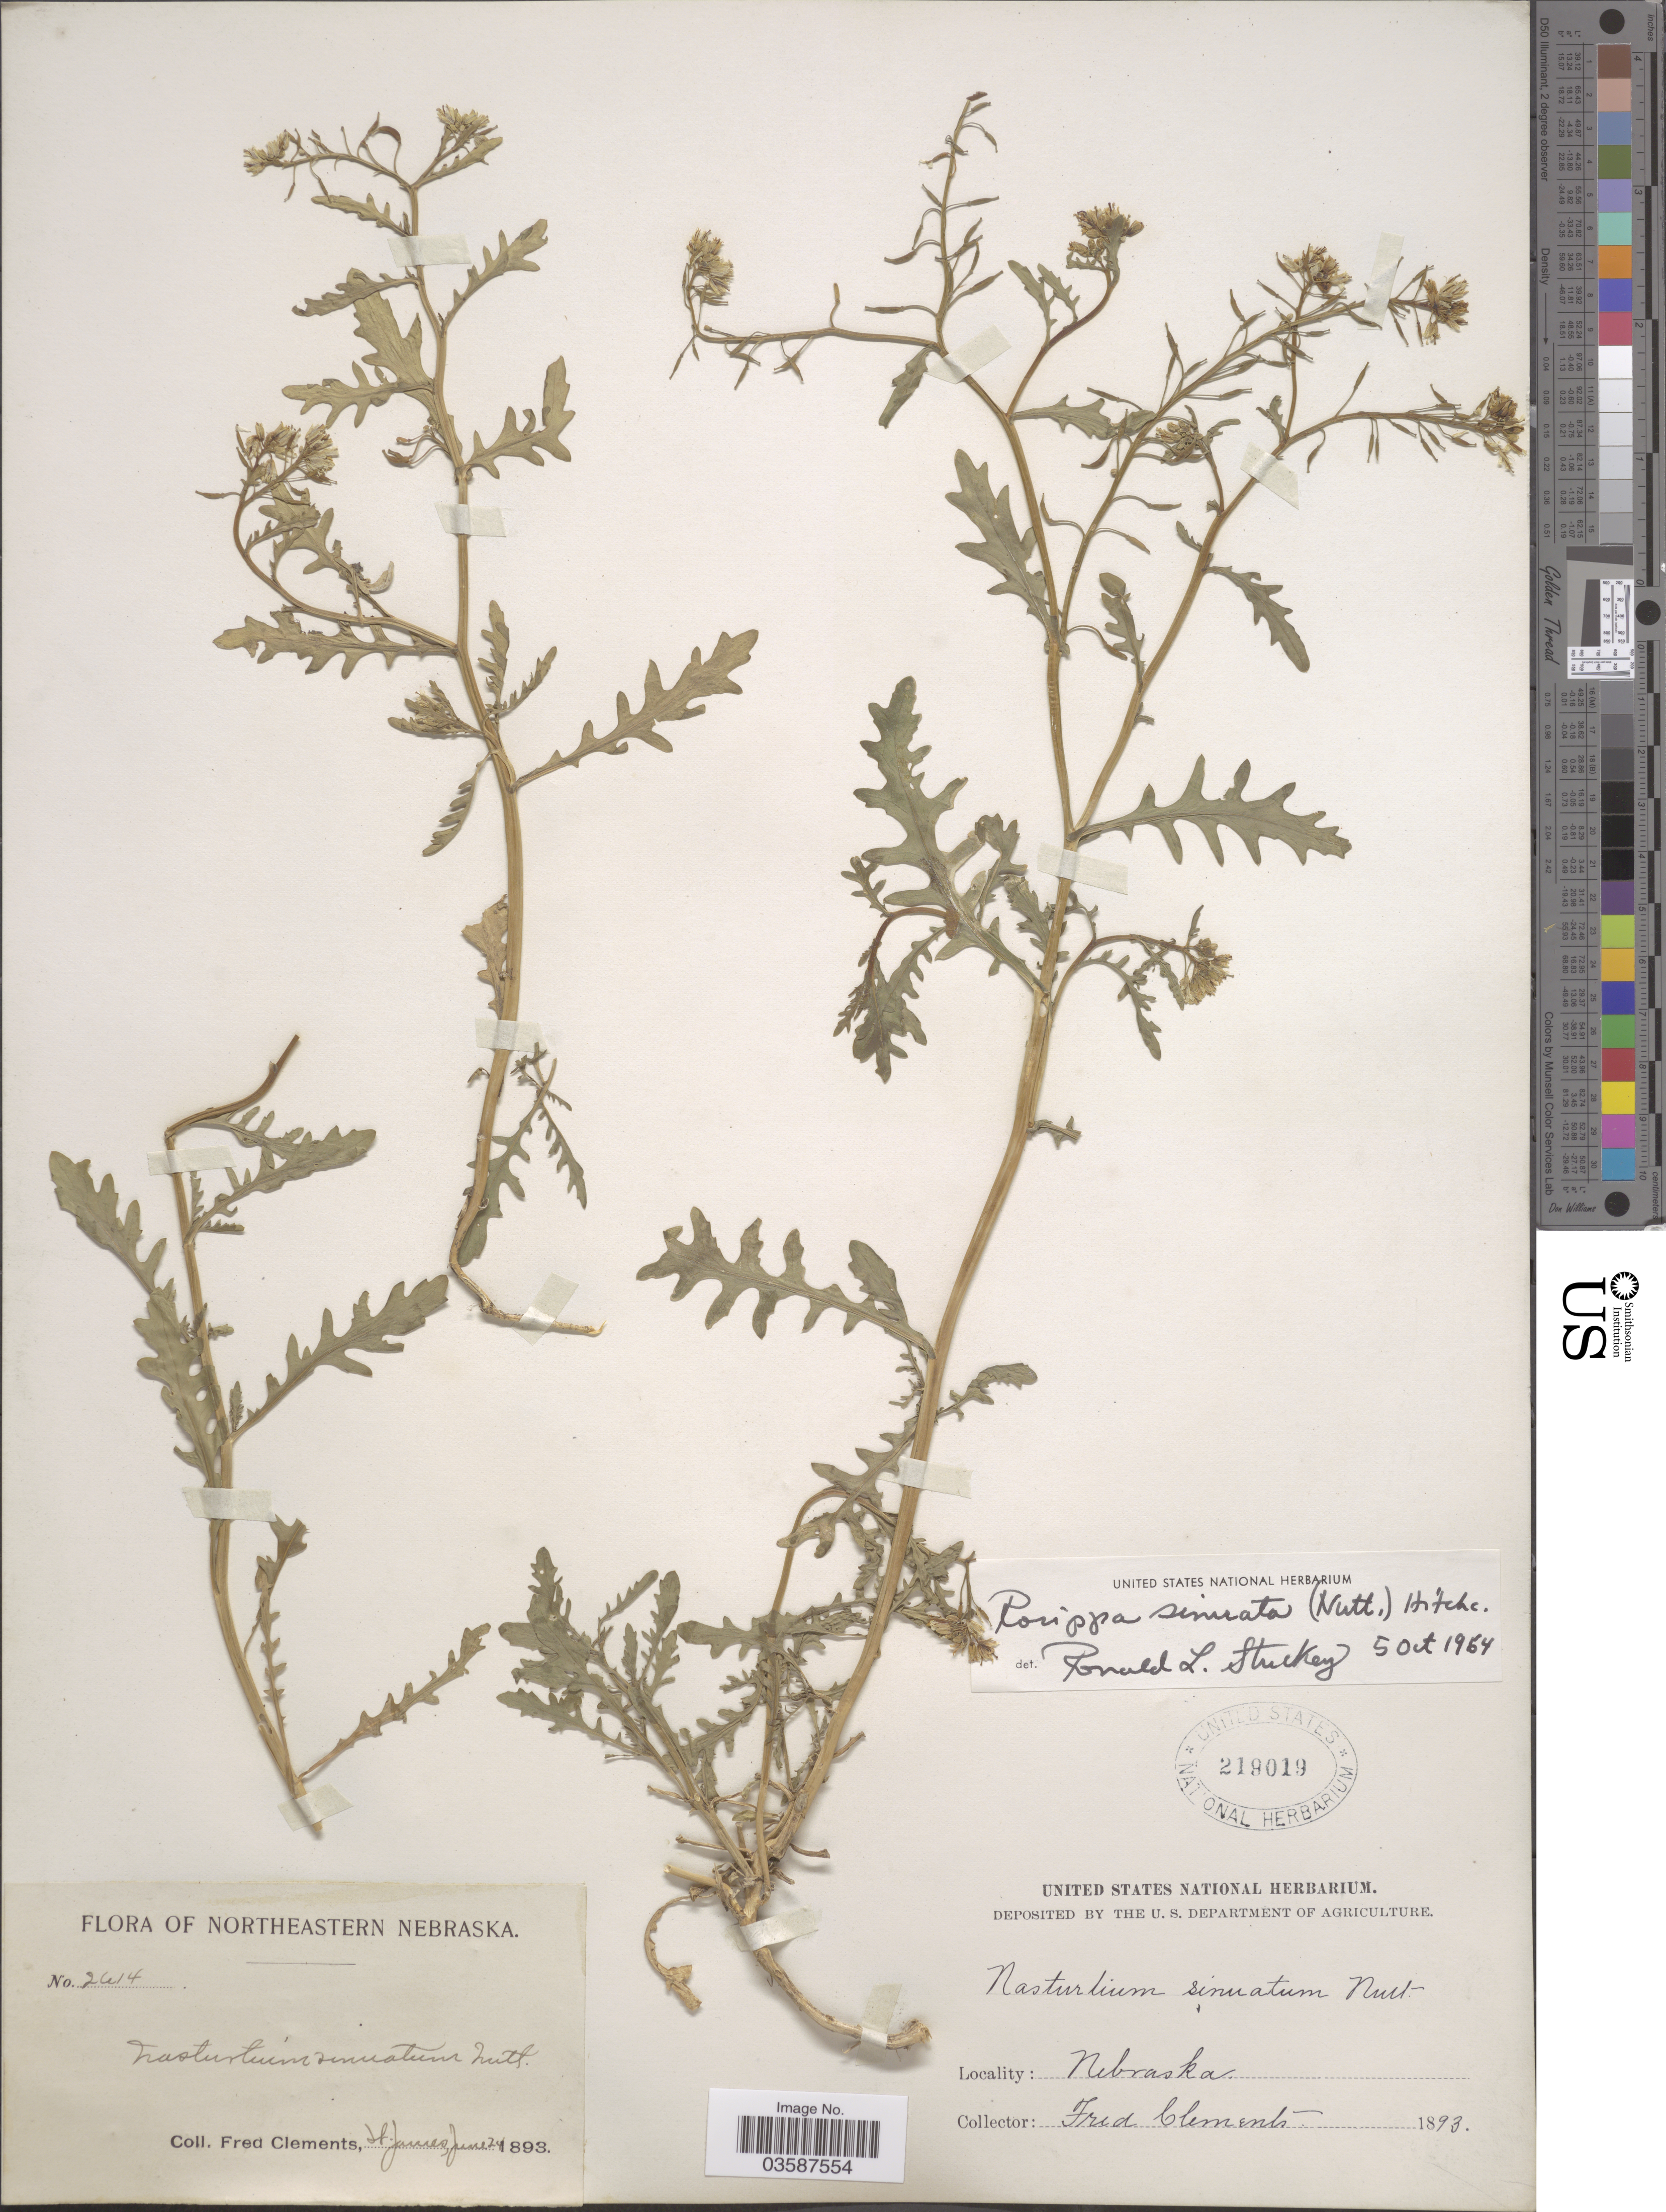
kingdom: Plantae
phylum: Tracheophyta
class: Magnoliopsida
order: Brassicales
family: Brassicaceae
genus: Rorippa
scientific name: Rorippa sinuata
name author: (Nutt.) Hitchc.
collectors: F. Clements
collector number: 2614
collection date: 1893-06-24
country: United States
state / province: Nebraska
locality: Northeastern Nebraska. St. James.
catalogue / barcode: US 219019